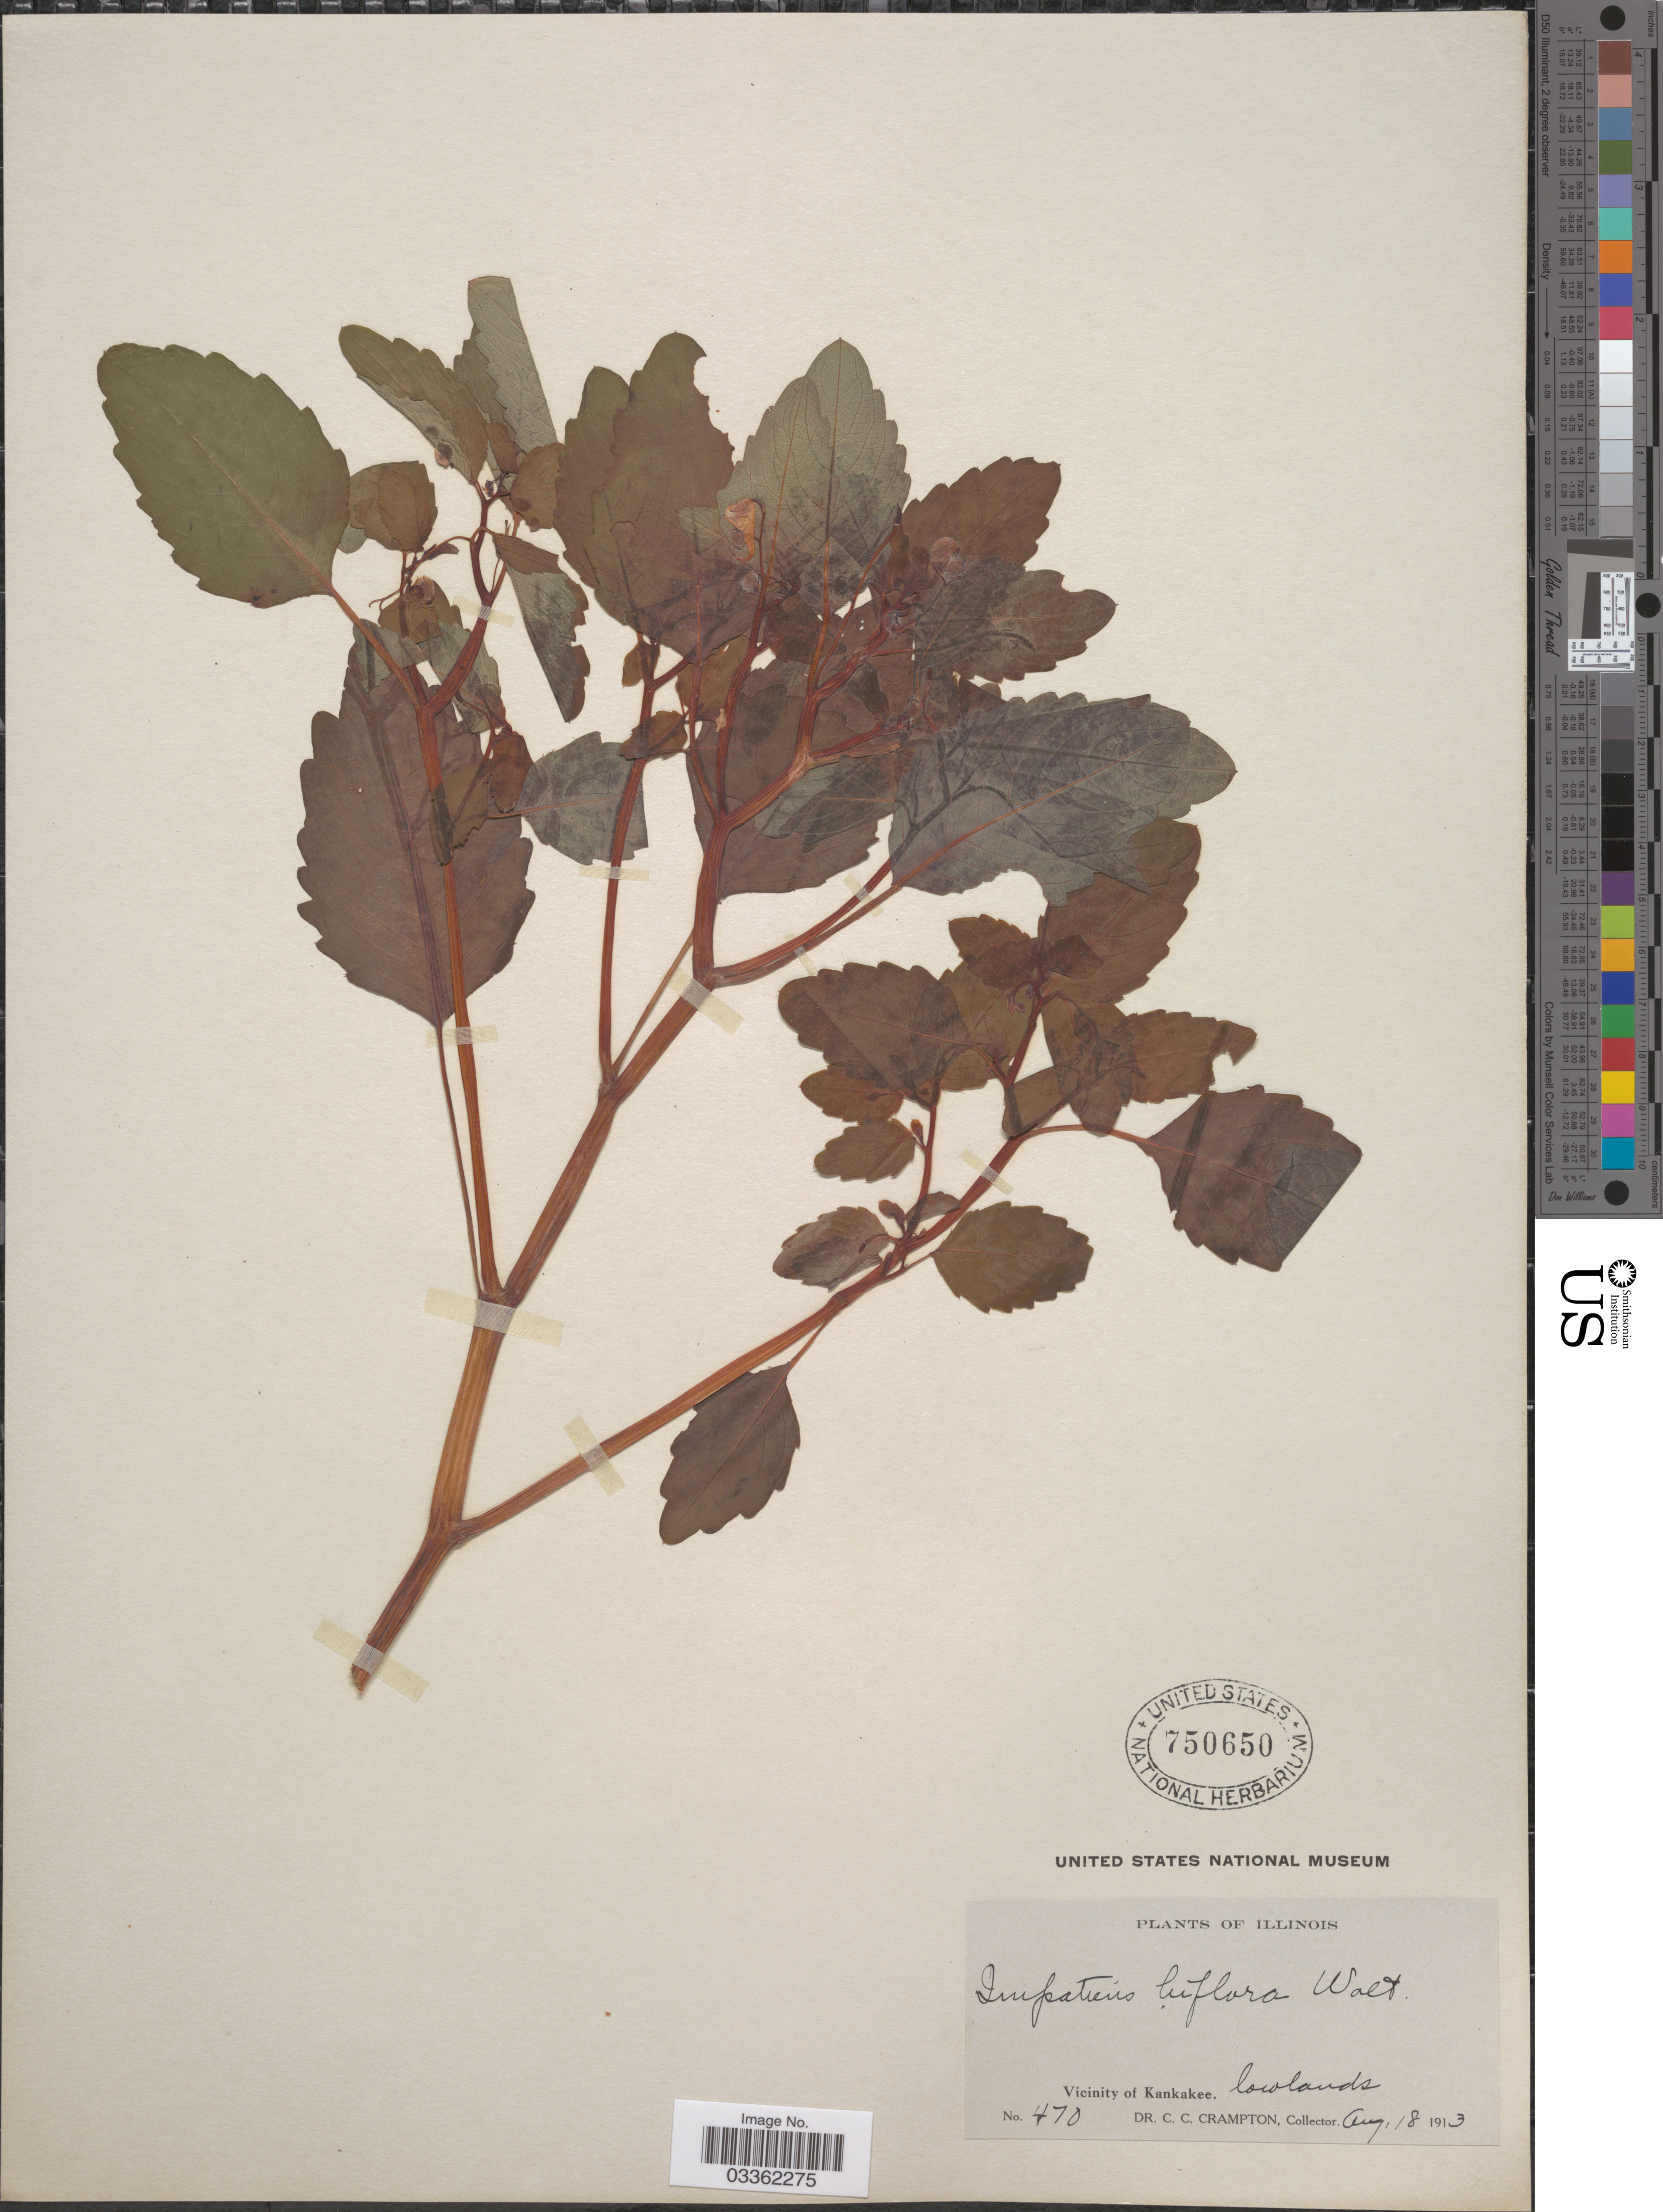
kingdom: Plantae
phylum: Tracheophyta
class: Magnoliopsida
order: Ericales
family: Balsaminaceae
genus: Impatiens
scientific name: Impatiens capensis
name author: Meerb.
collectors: C. Crampton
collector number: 470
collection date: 1913-08-18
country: United States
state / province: Illinois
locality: Vicinity of Kankakee.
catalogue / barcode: US 750650